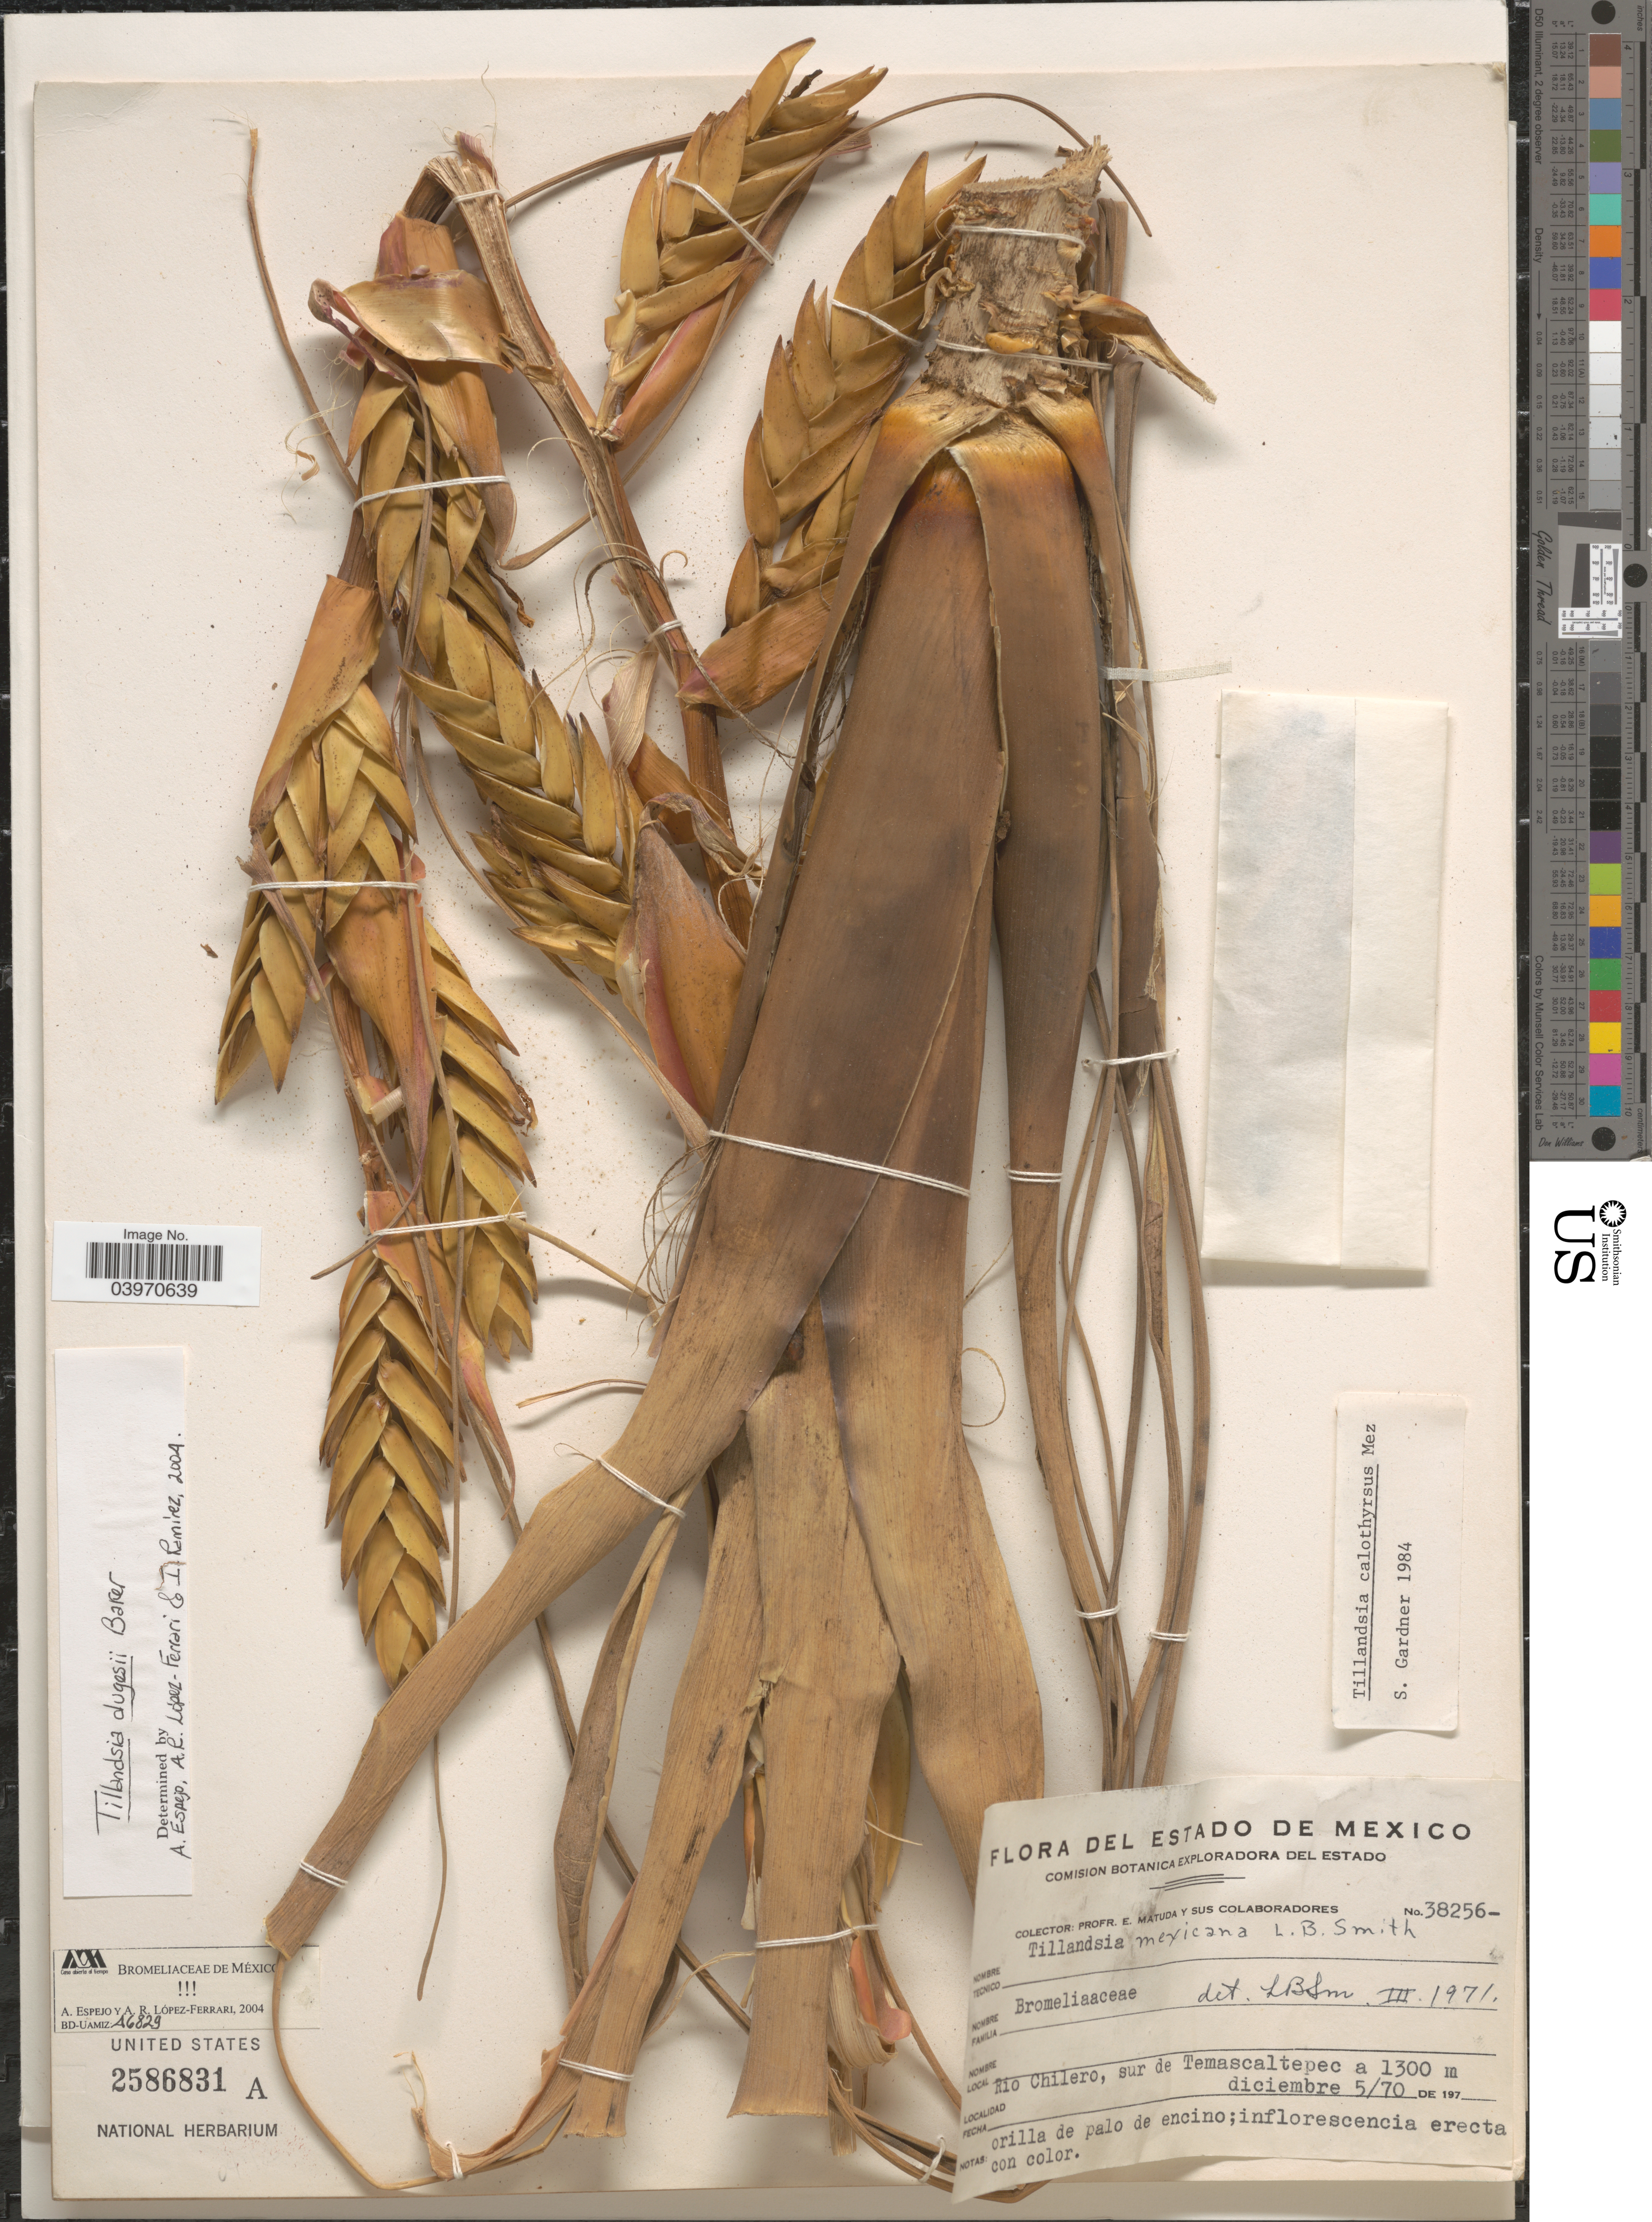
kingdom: Plantae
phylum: Tracheophyta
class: Liliopsida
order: Poales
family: Bromeliaceae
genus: Tillandsia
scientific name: Tillandsia dugesii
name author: Baker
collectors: E. Matuda & Sus Colaboradores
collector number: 38256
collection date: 1970-12-05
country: Mexico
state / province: México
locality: Rio Chilero, sur de Temascaltepec.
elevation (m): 1300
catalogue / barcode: US 2586831A